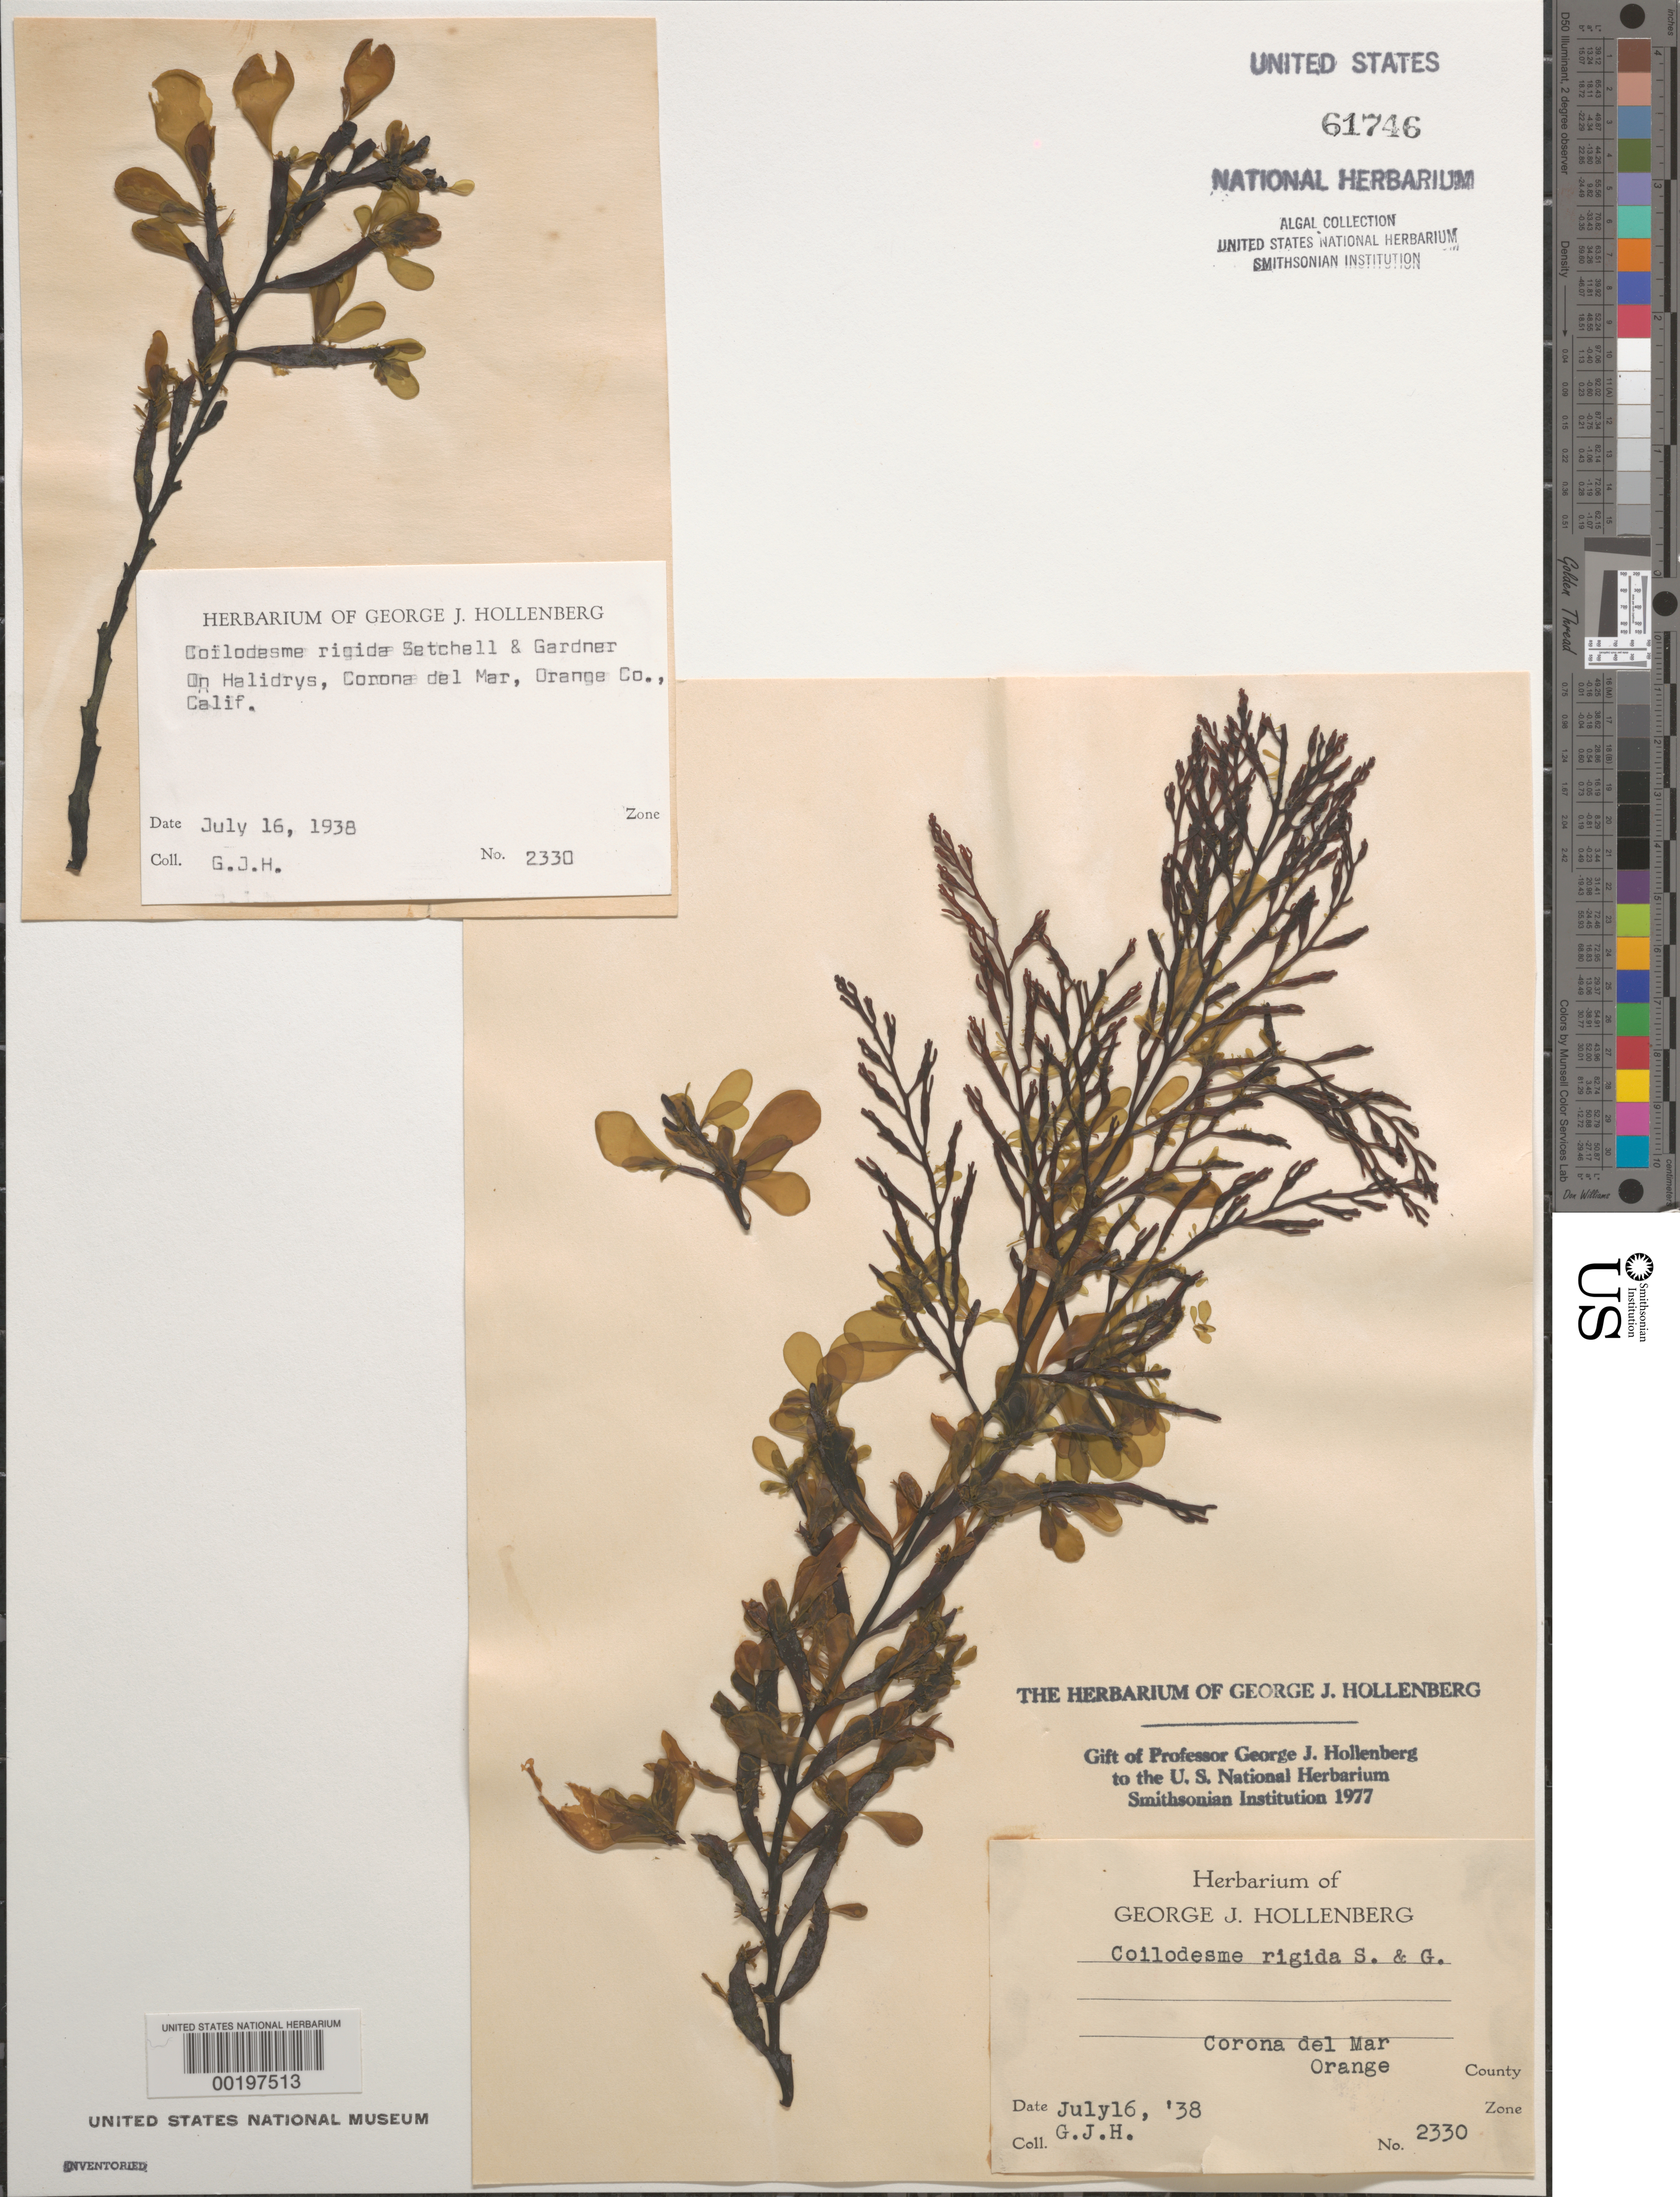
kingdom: Chromista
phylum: Ochrophyta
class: Phaeophyceae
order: Ectocarpales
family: Chordariaceae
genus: Coilodesme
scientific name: Coilodesme rigida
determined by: Hollenberg, George J.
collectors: G. Hollenberg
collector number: GJH 2330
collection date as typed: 16 Jul 1938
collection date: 1938-07-16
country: United States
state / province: California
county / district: Orange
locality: Corona del Mar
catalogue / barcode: US 61746